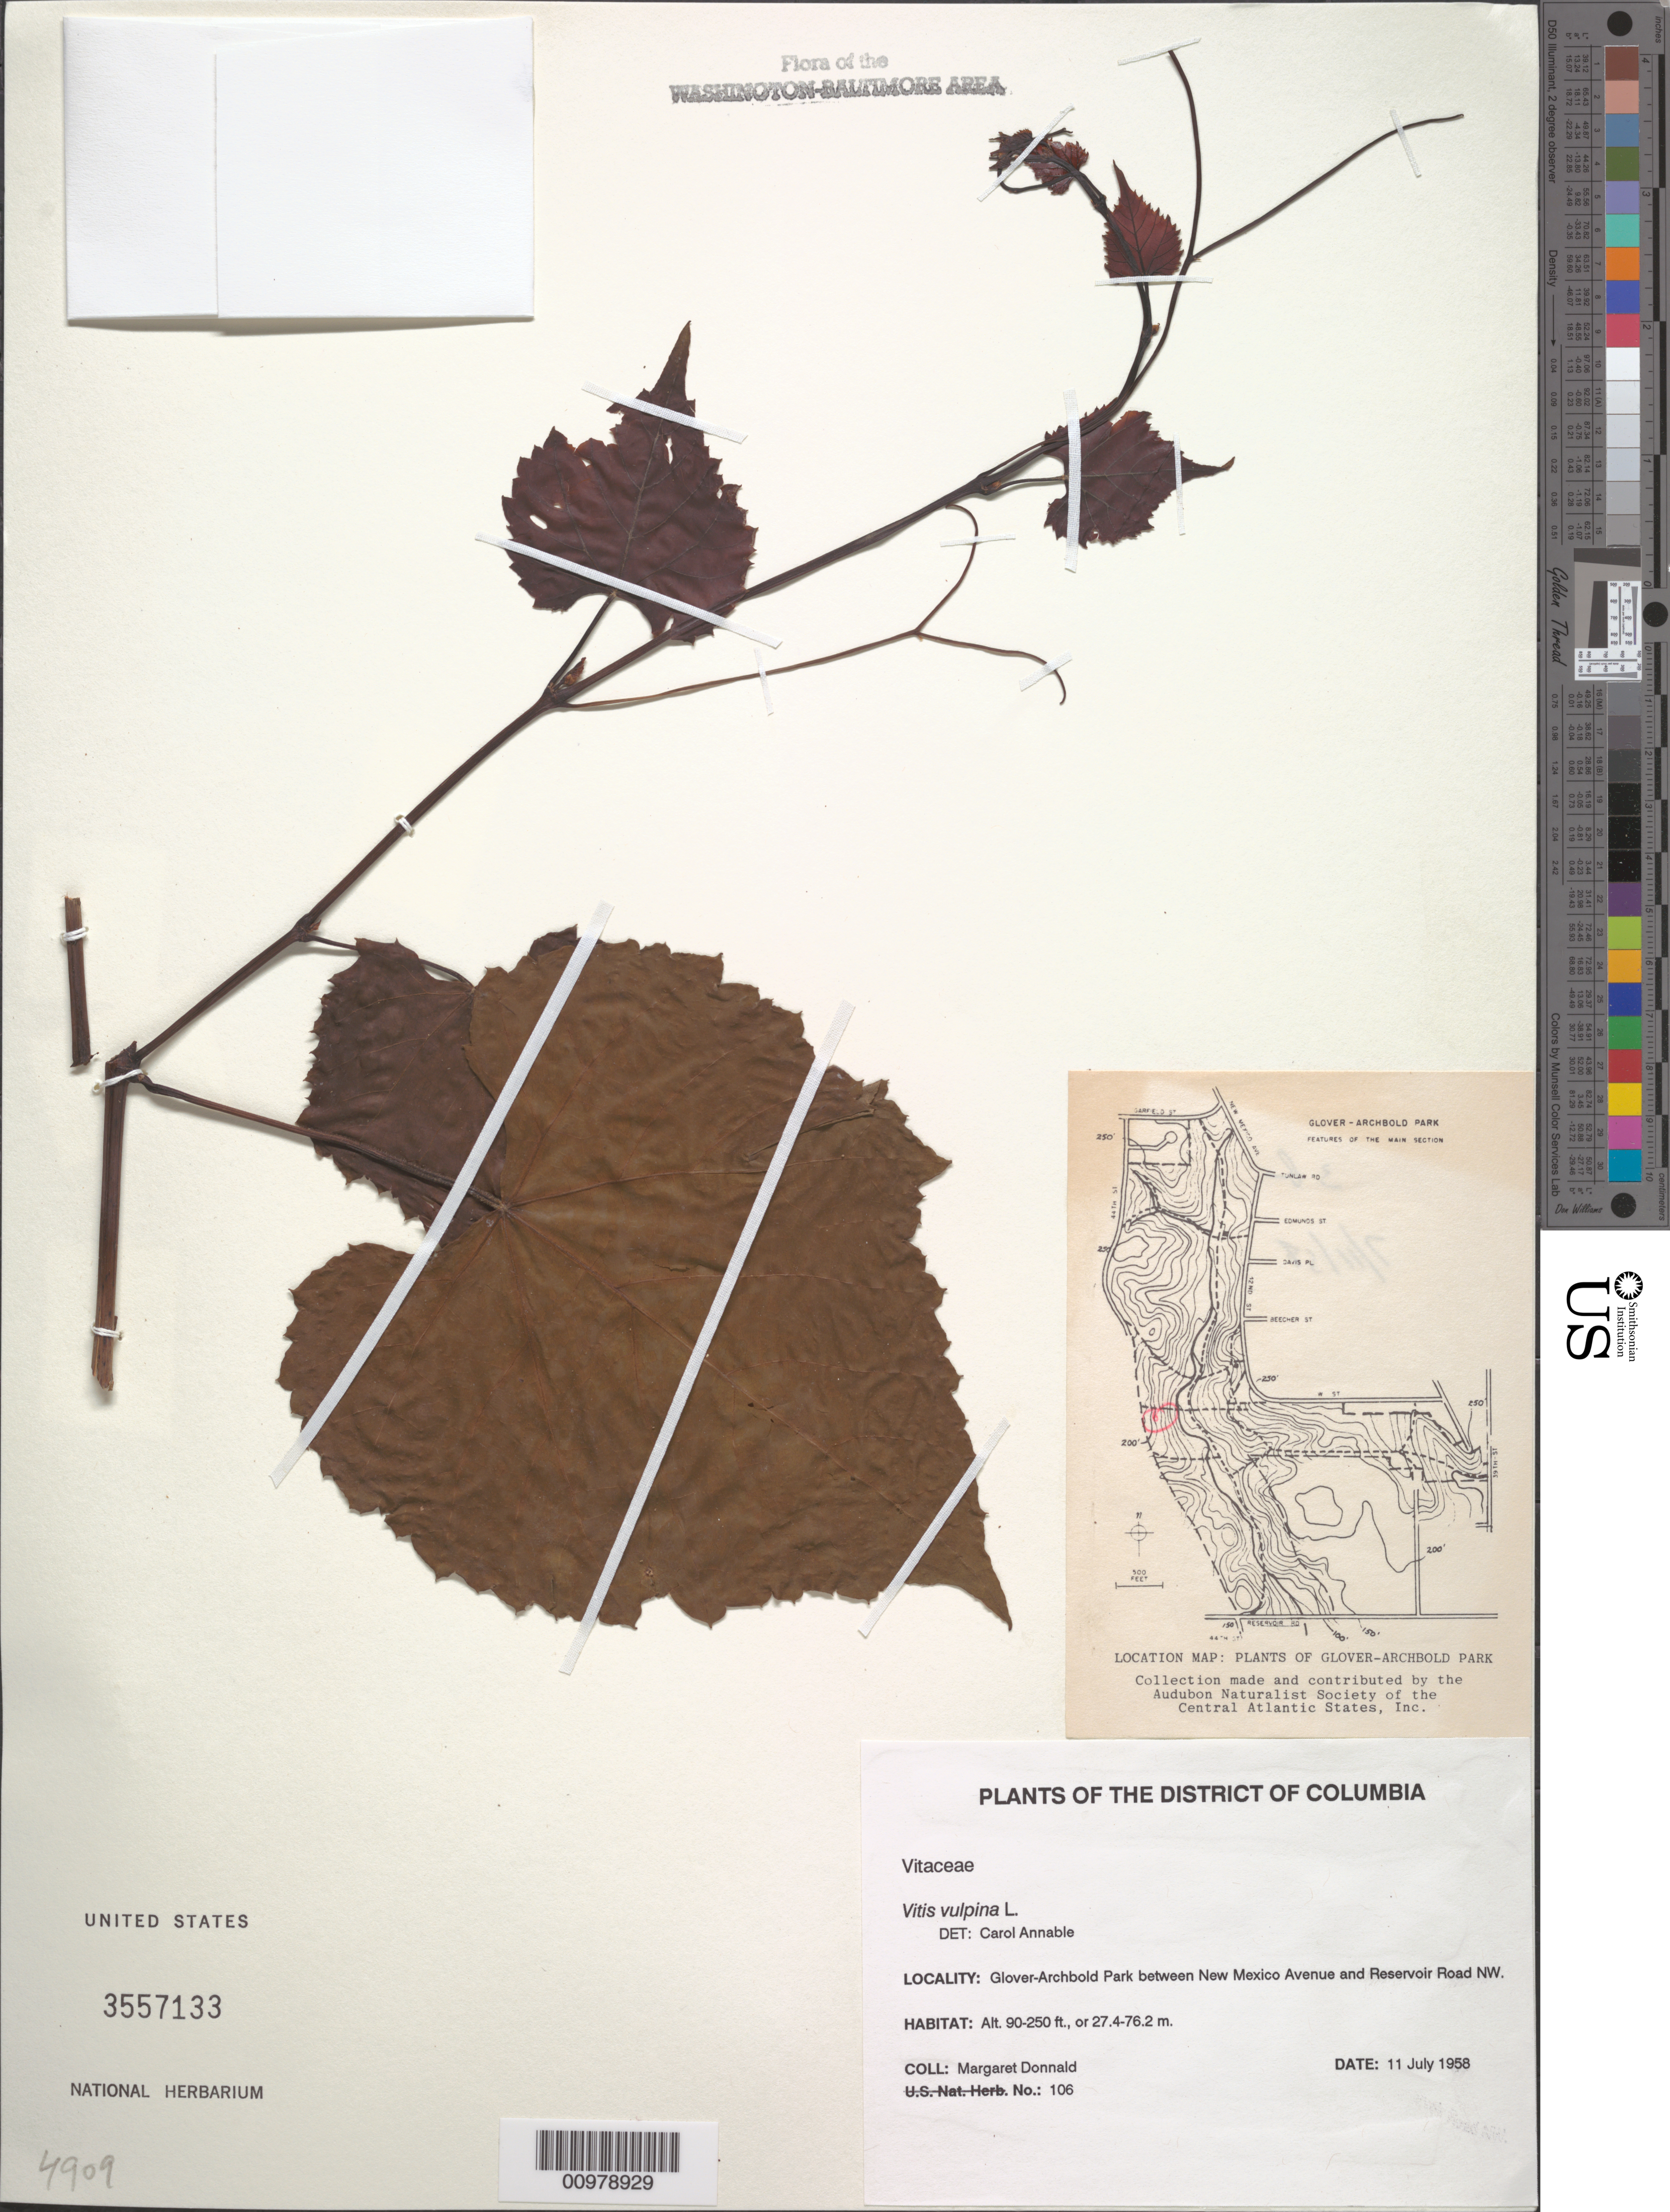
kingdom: Plantae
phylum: Tracheophyta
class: Magnoliopsida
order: Vitales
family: Vitaceae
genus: Vitis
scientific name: Vitis vulpina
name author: L.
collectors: M. Donnald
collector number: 106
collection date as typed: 11 July 1958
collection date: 1958-07-11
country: United States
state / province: District of Columbia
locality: Glover-Archbold Park between New Mexico Avenue and Reservoir Road NW.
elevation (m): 27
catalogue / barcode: US 3557133